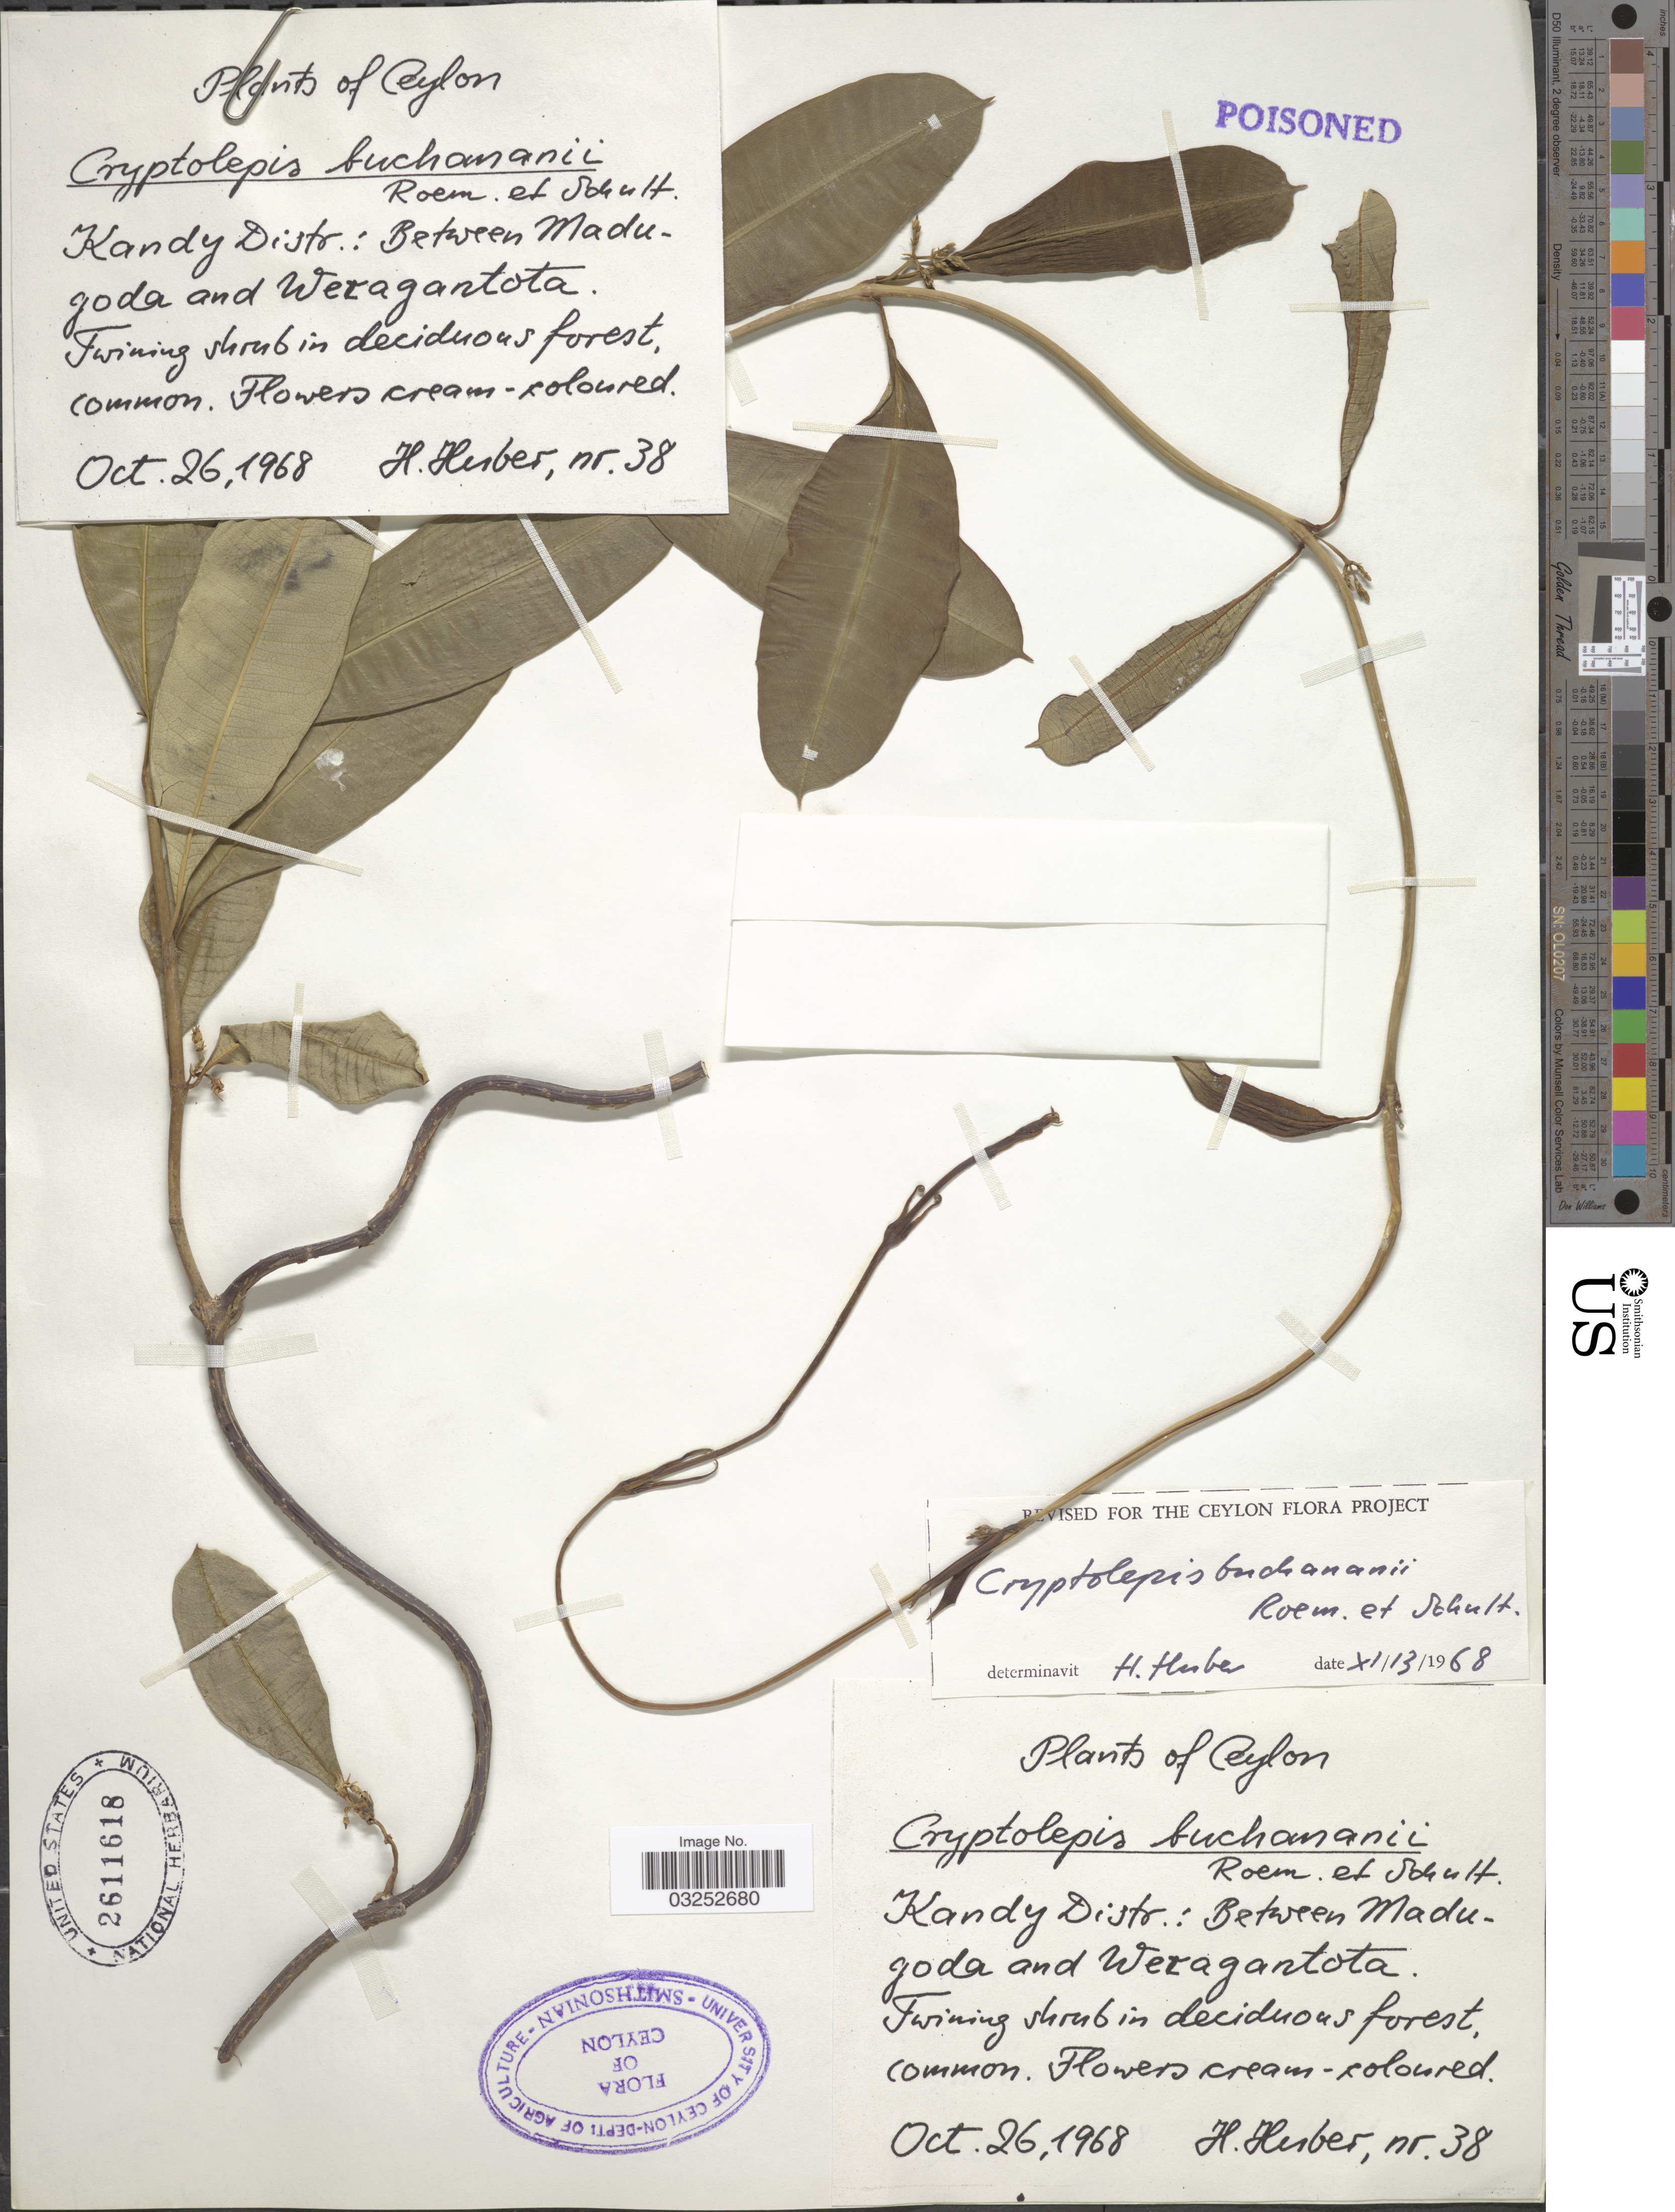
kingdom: Plantae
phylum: Tracheophyta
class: Magnoliopsida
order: Gentianales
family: Apocynaceae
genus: Cryptolepis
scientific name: Cryptolepis buchananii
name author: Roem. & Schult.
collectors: H. Huber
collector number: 38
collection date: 1968-10-26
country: Sri Lanka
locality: Ceylon, Kandy Distr.: Between Madugoda and Weragantota.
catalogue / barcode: US 2611618